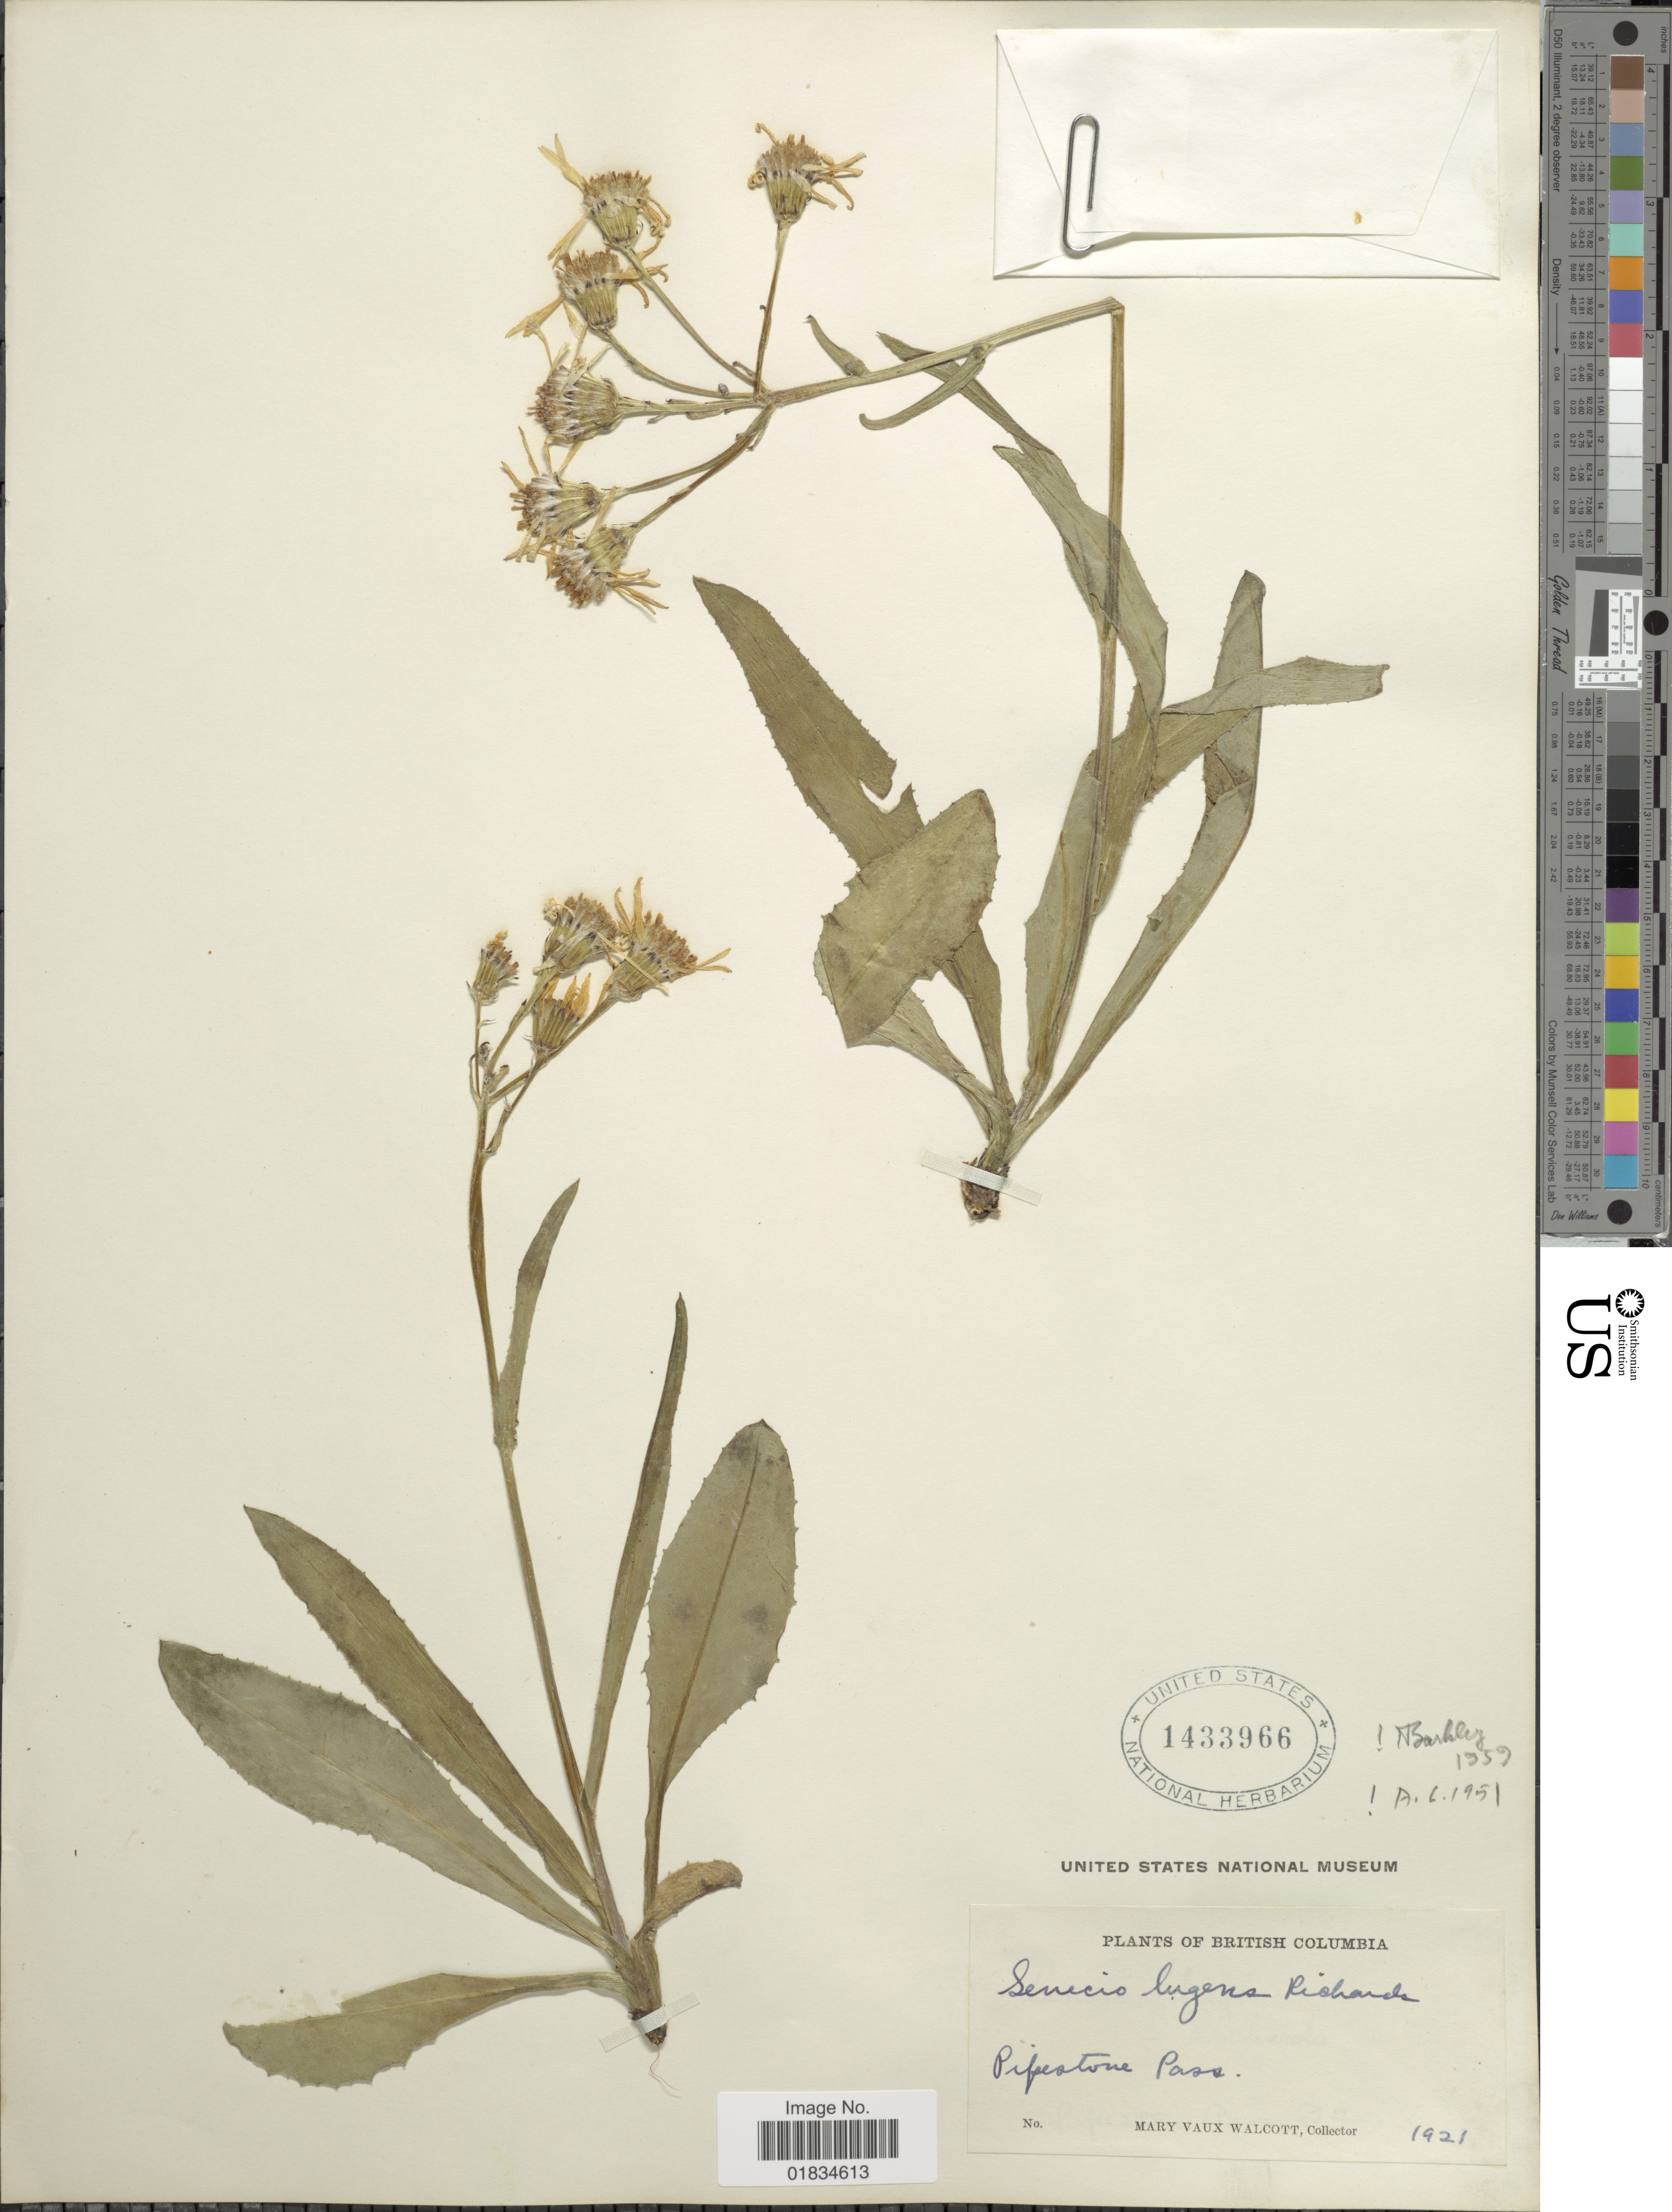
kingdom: Plantae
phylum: Tracheophyta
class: Magnoliopsida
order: Asterales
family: Asteraceae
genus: Senecio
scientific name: Senecio lugens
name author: Richardson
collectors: M. Walcott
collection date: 1921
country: Canada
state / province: British Columbia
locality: Pipestone Pass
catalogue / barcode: US 1433966